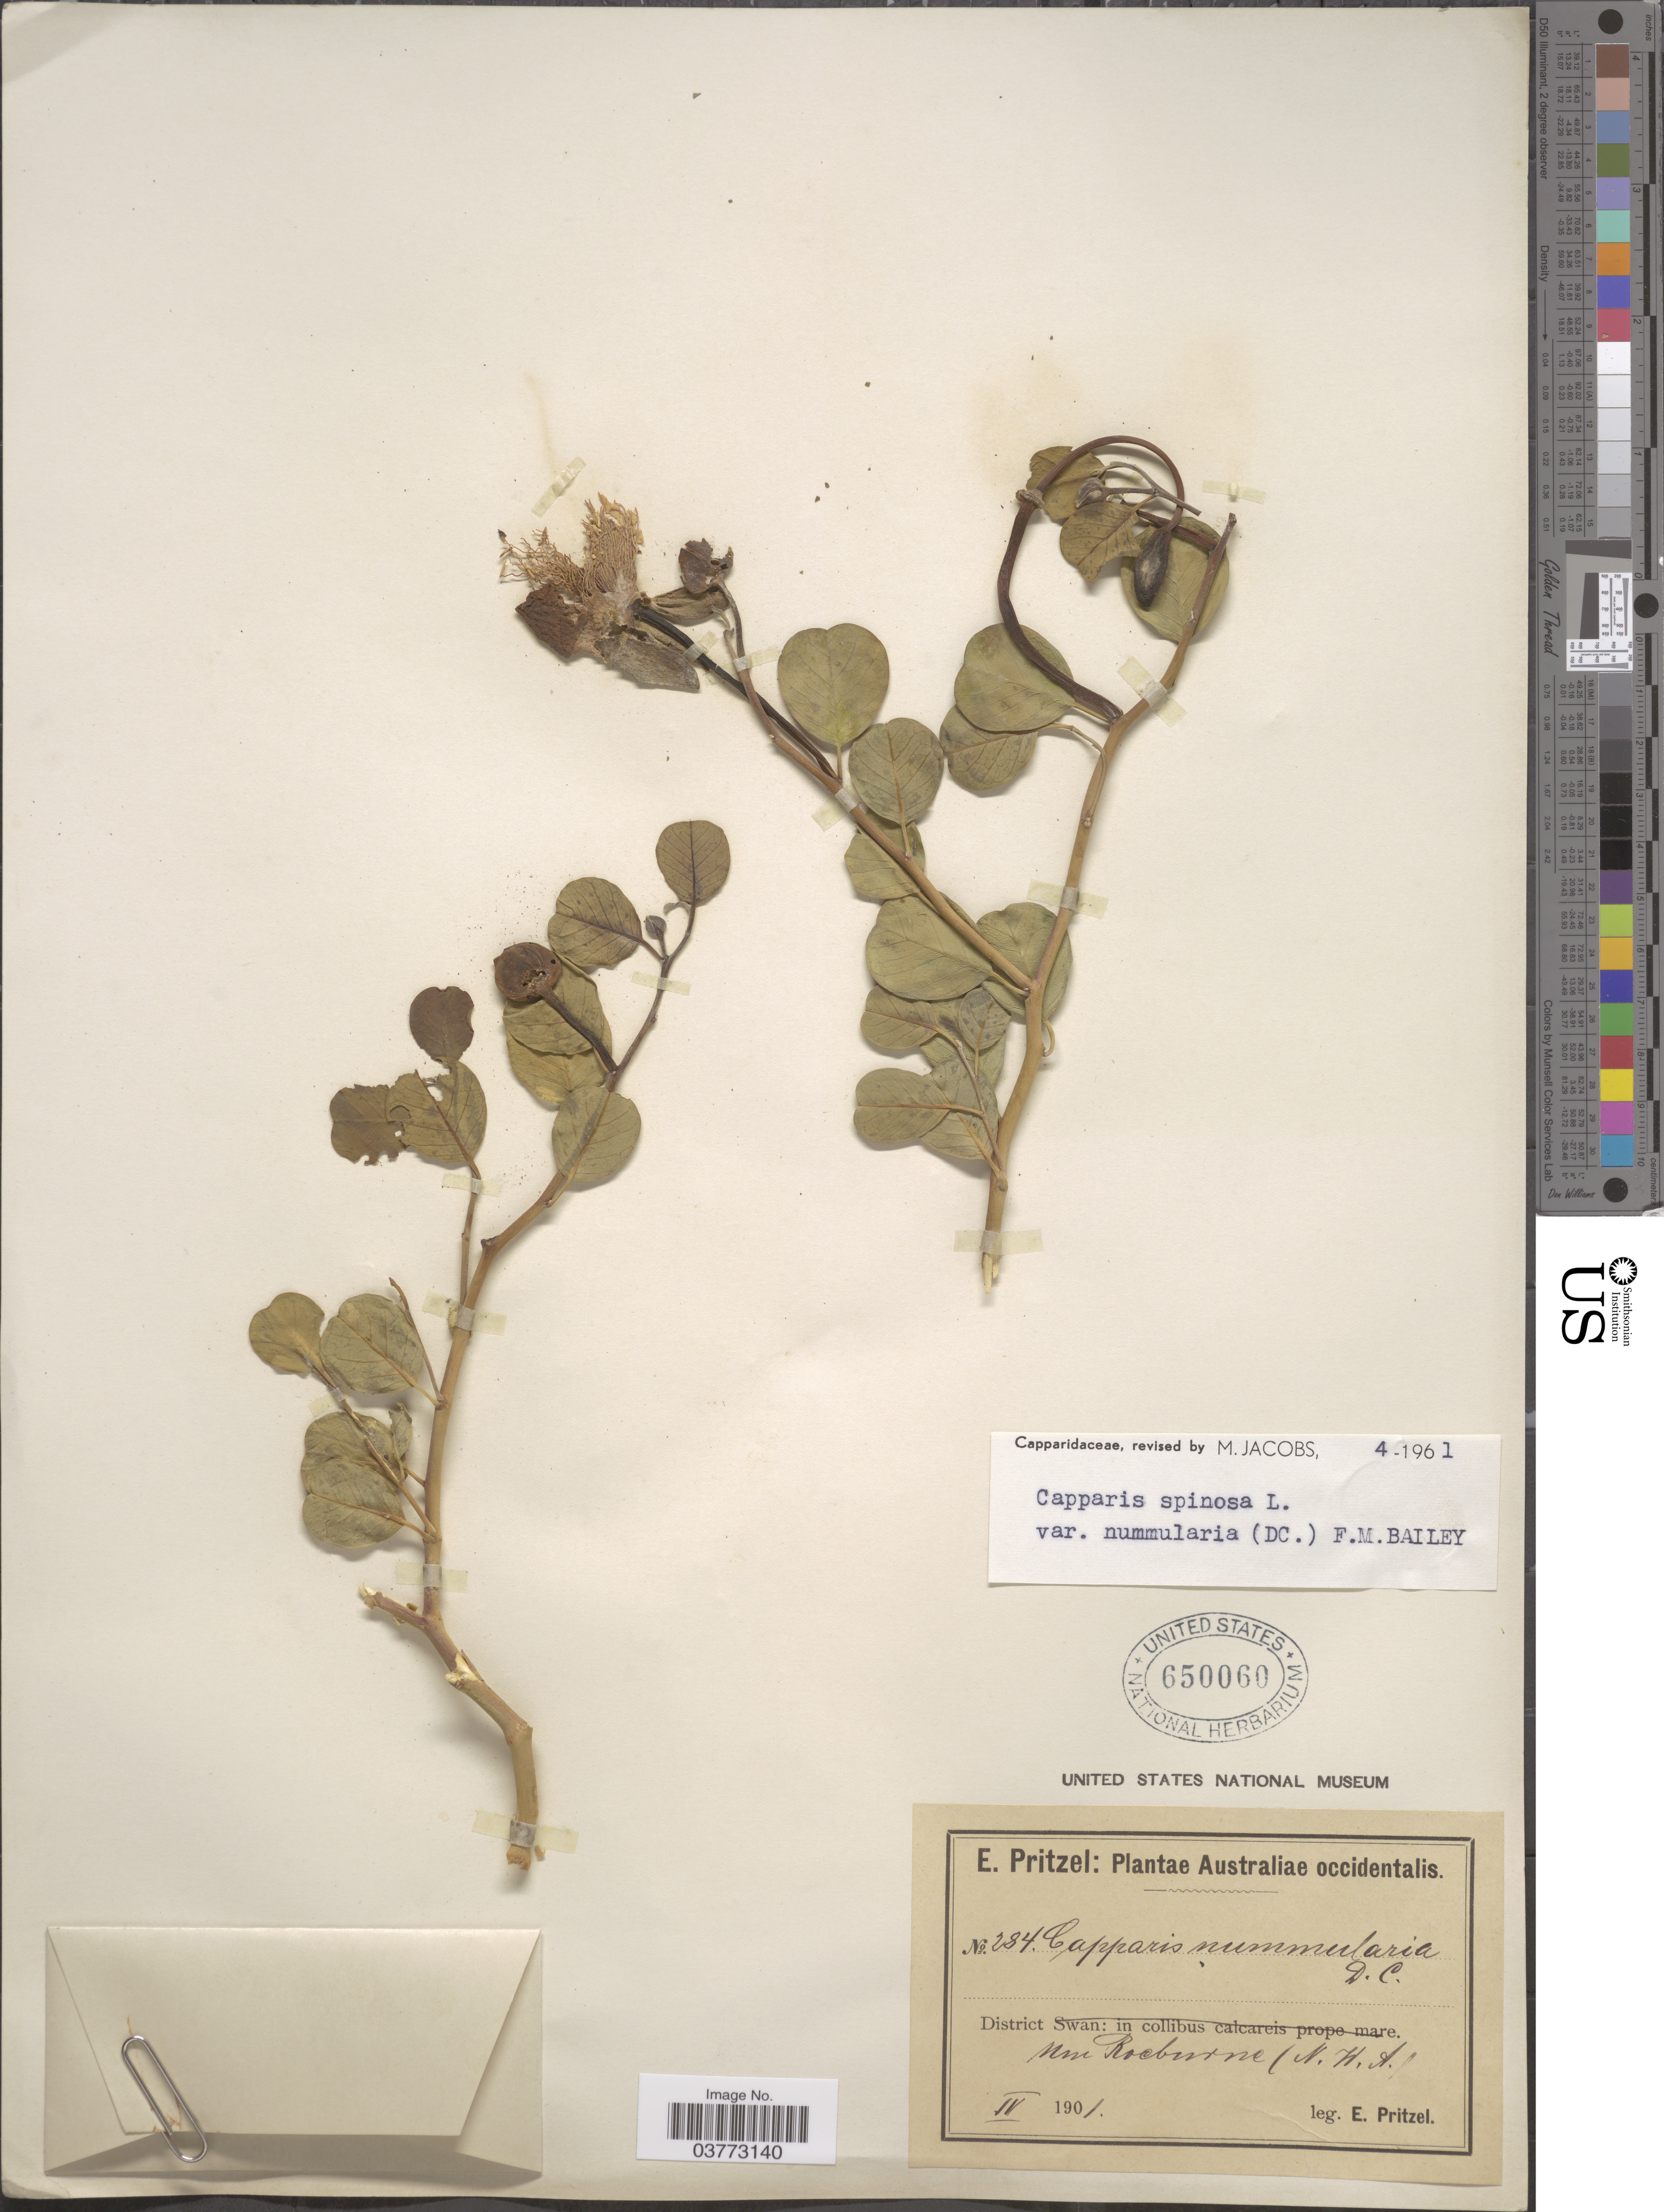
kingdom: Plantae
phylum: Tracheophyta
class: Magnoliopsida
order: Brassicales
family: Capparaceae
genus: Capparis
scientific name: Capparis spinosa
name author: L.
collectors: E. G. Pritzel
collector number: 284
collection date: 1901-04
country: Australia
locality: Australiae occidentalis. Um Rocburne (N. W. A.).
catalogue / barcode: US 650060